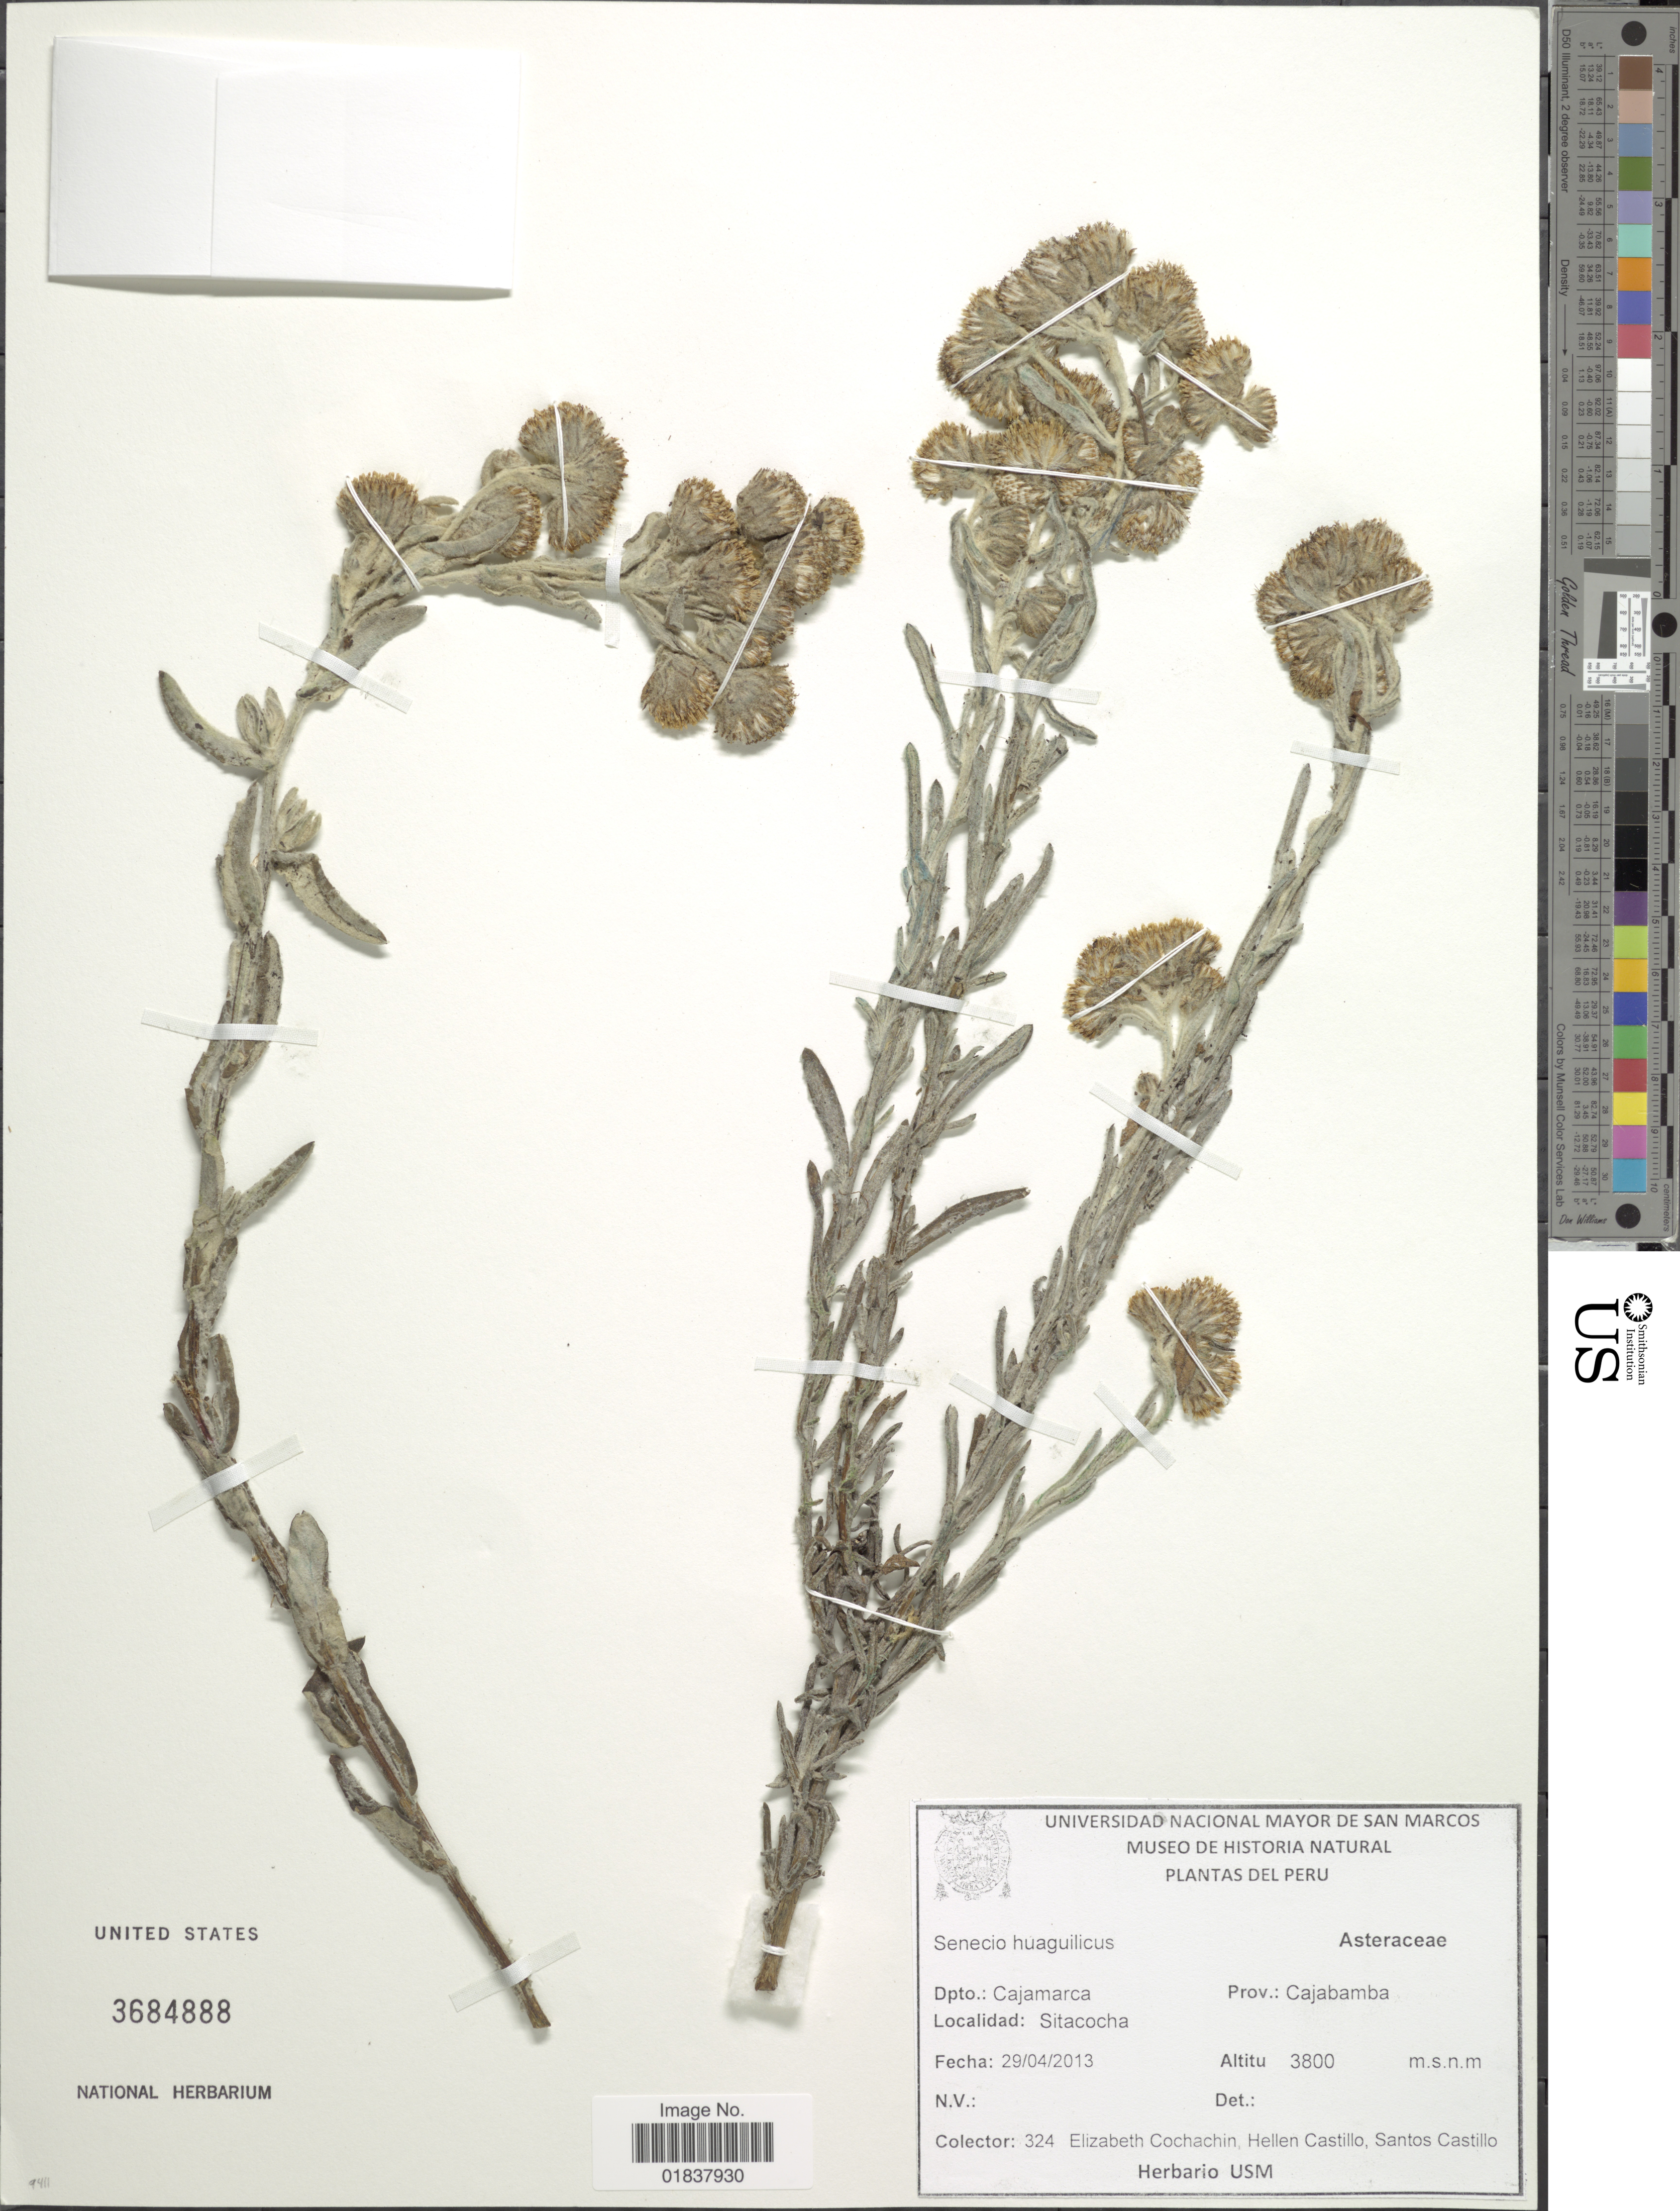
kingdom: Plantae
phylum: Tracheophyta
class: Magnoliopsida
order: Asterales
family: Asteraceae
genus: Senecio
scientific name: Senecio huaguilicus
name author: Cabrera & Zardini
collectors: E. Cochachin Guerrero, H. Castillo & S. Castillo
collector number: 324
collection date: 2013-04-29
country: Peru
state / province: Cajamarca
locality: Prov. Cajabamba, Sitacocha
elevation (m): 3800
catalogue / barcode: US 3684888